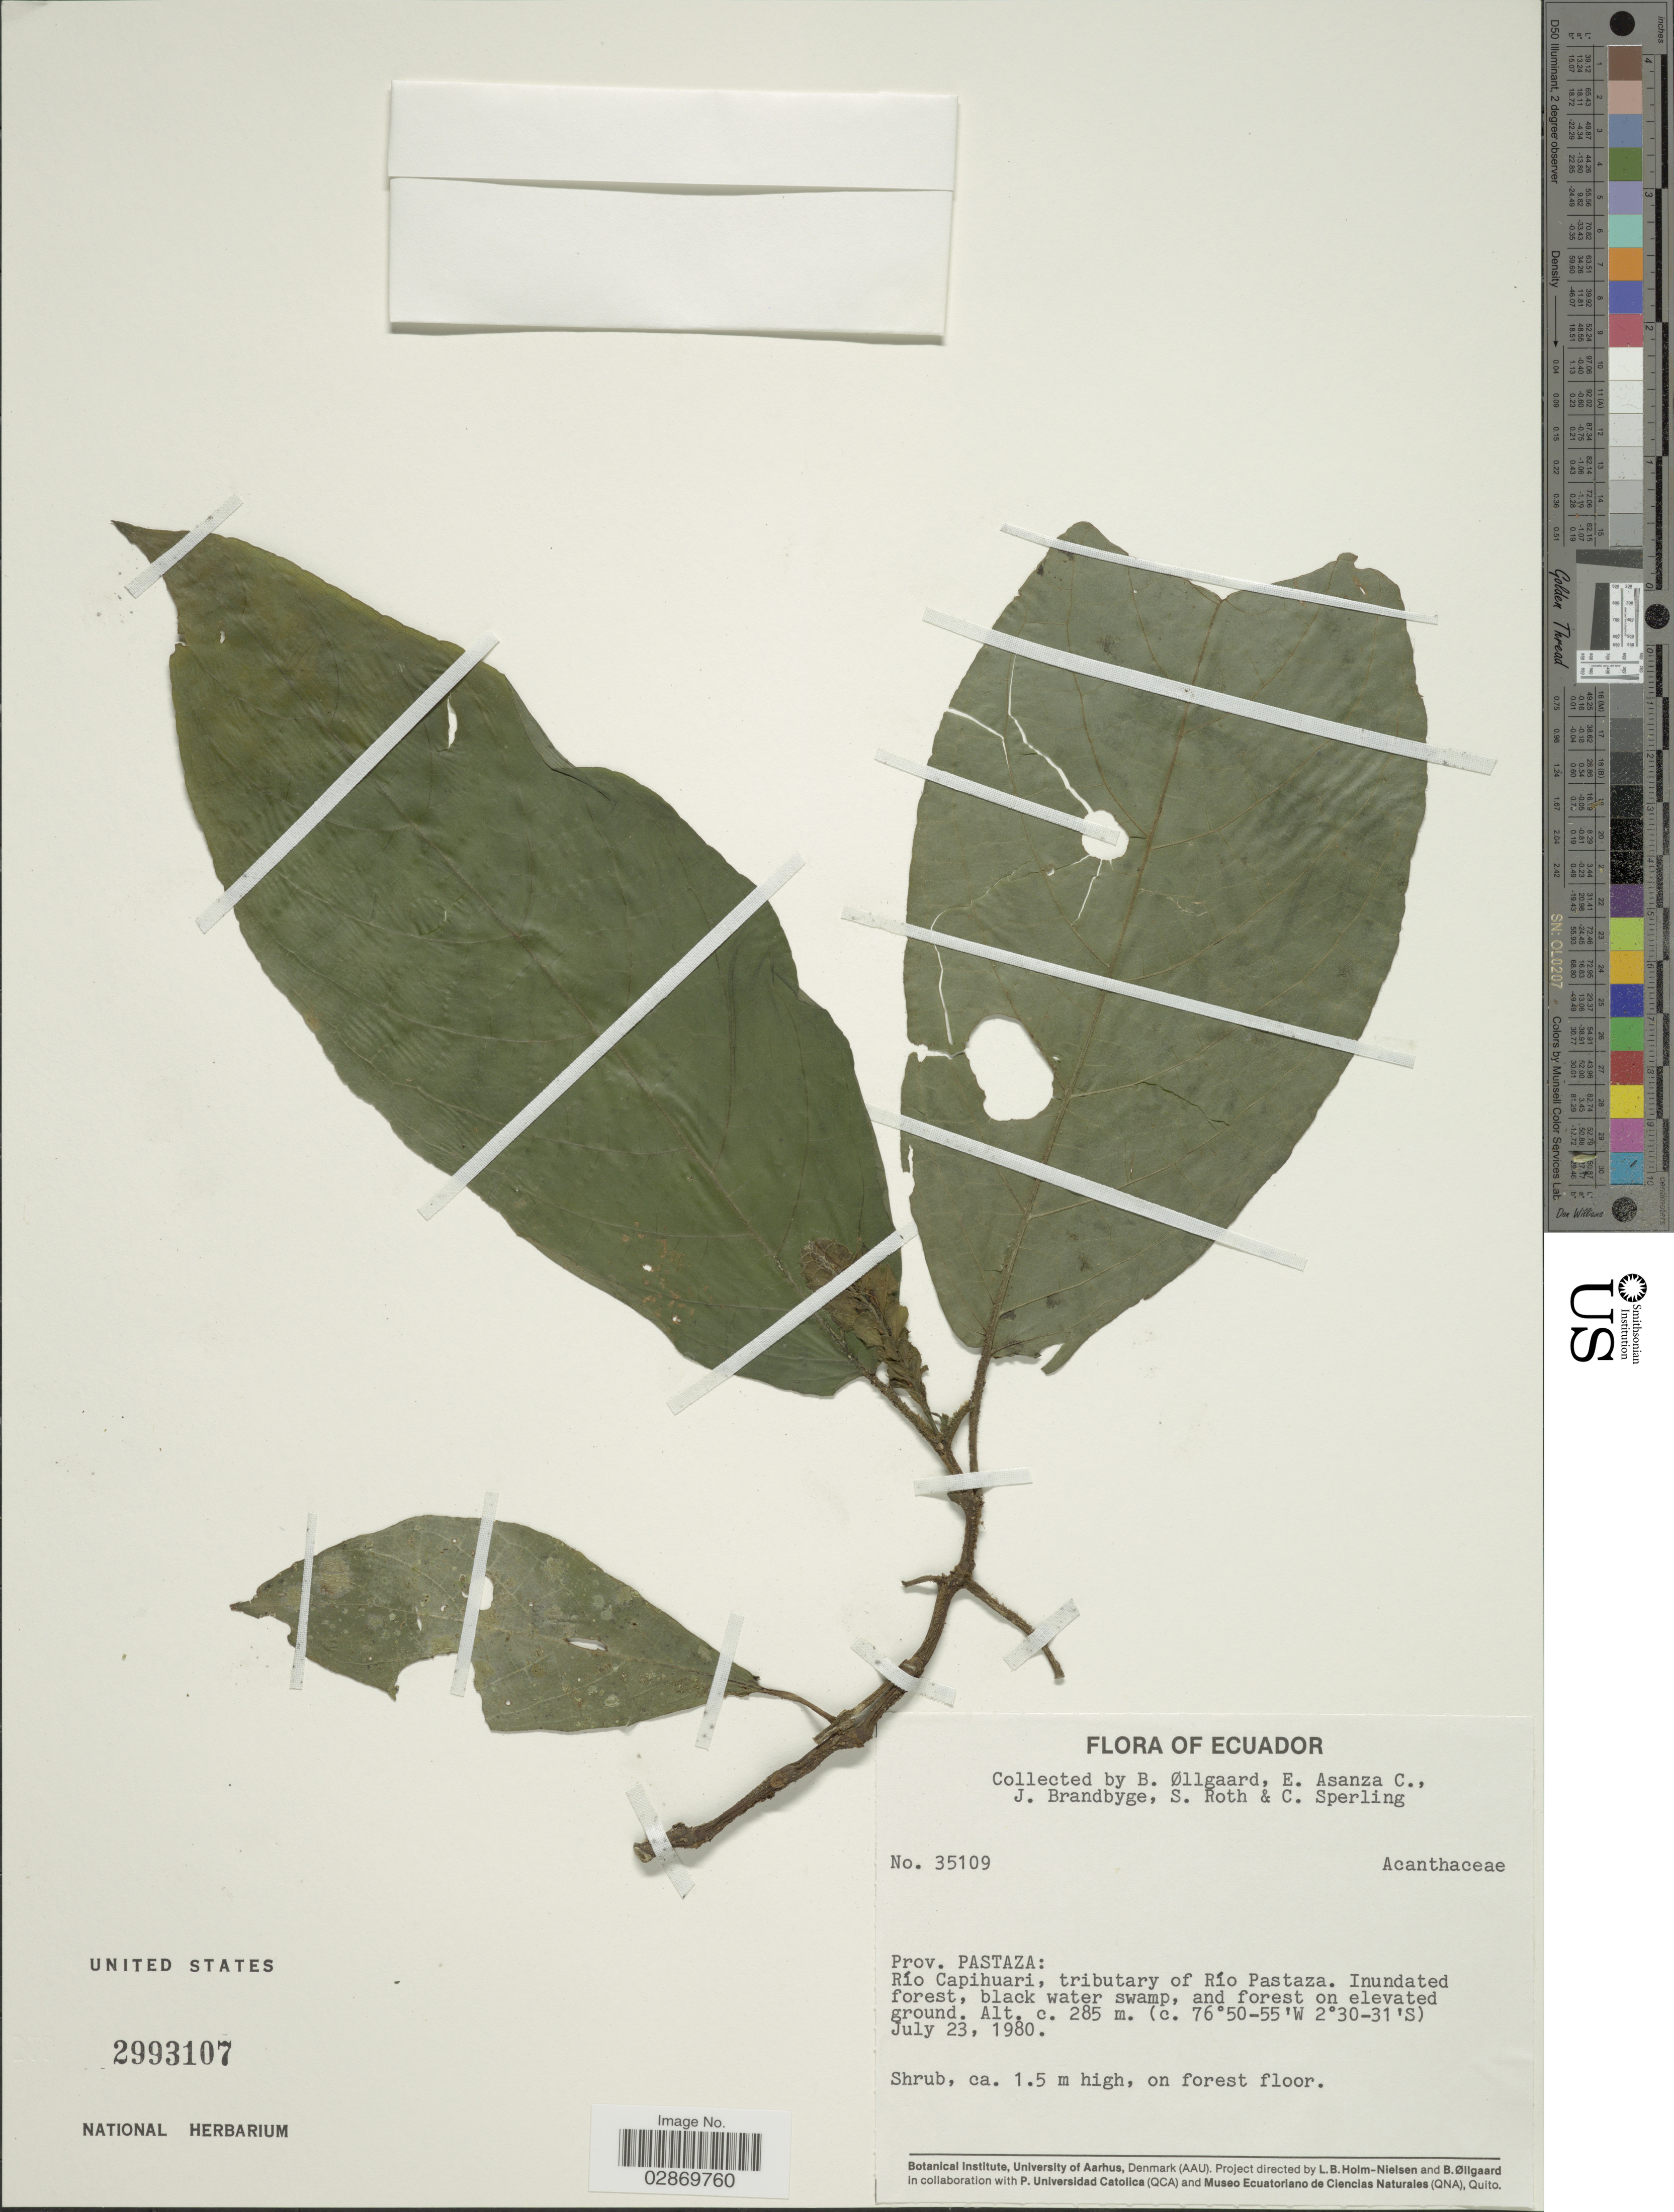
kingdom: Plantae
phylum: Tracheophyta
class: Magnoliopsida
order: Lamiales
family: Acanthaceae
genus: Tessmanniacanthus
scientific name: Tessmanniacanthus chlamydocardioides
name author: Mildbr.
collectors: B. Øllgaard, E. Asanza C., J. Brandbyge, S. Roth & C. Sperling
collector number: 35109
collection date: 1980-07-23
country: Ecuador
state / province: Pastaza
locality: Río Capihuari, tributary of Río Pastaza.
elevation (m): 285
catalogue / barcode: US 2993107